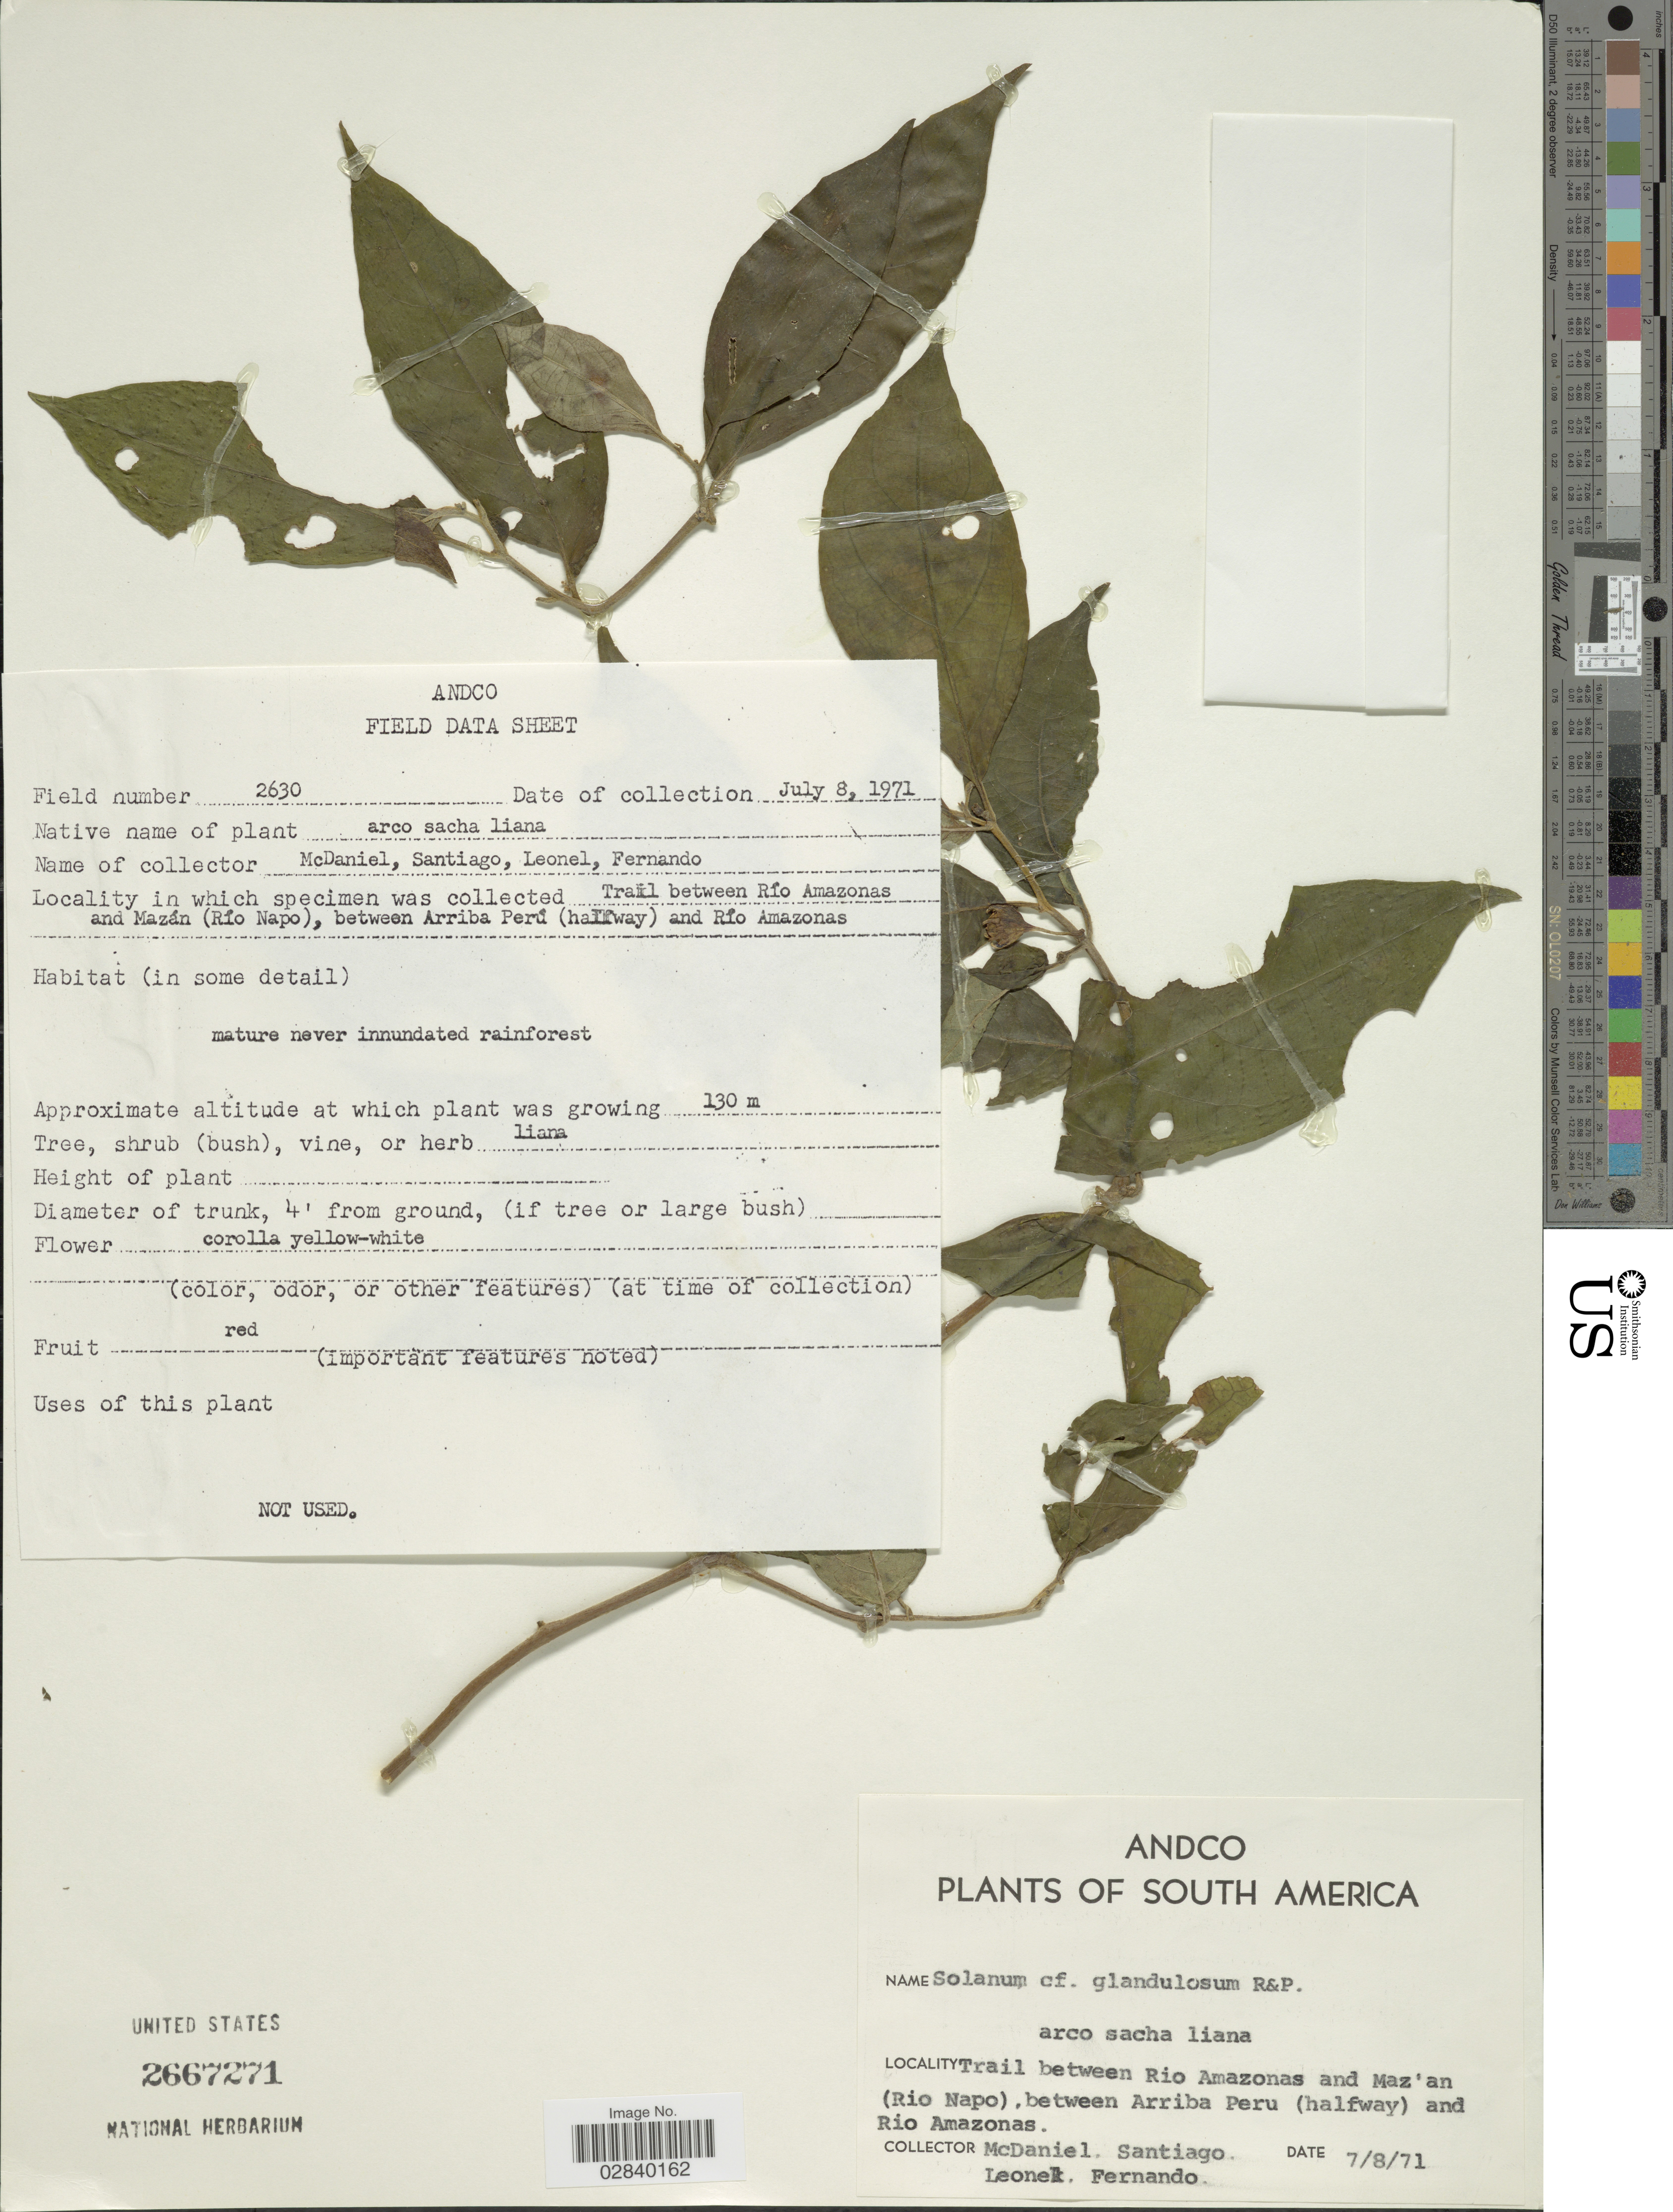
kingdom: Plantae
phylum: Tracheophyta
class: Magnoliopsida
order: Solanales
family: Solanaceae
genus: Lycianthes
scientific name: Lycianthes glandulosa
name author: (Ruiz & Pav.) Bitter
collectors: -- McDaniel, -. Santiago, -- Leonel & -- Fernando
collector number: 2630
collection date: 1971-07-08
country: Peru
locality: Trail between Río Amazonas and Mazán (Rio Napo), between Arriba Peru (halfway) and Río Amazonas.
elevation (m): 130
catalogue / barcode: US 2667271